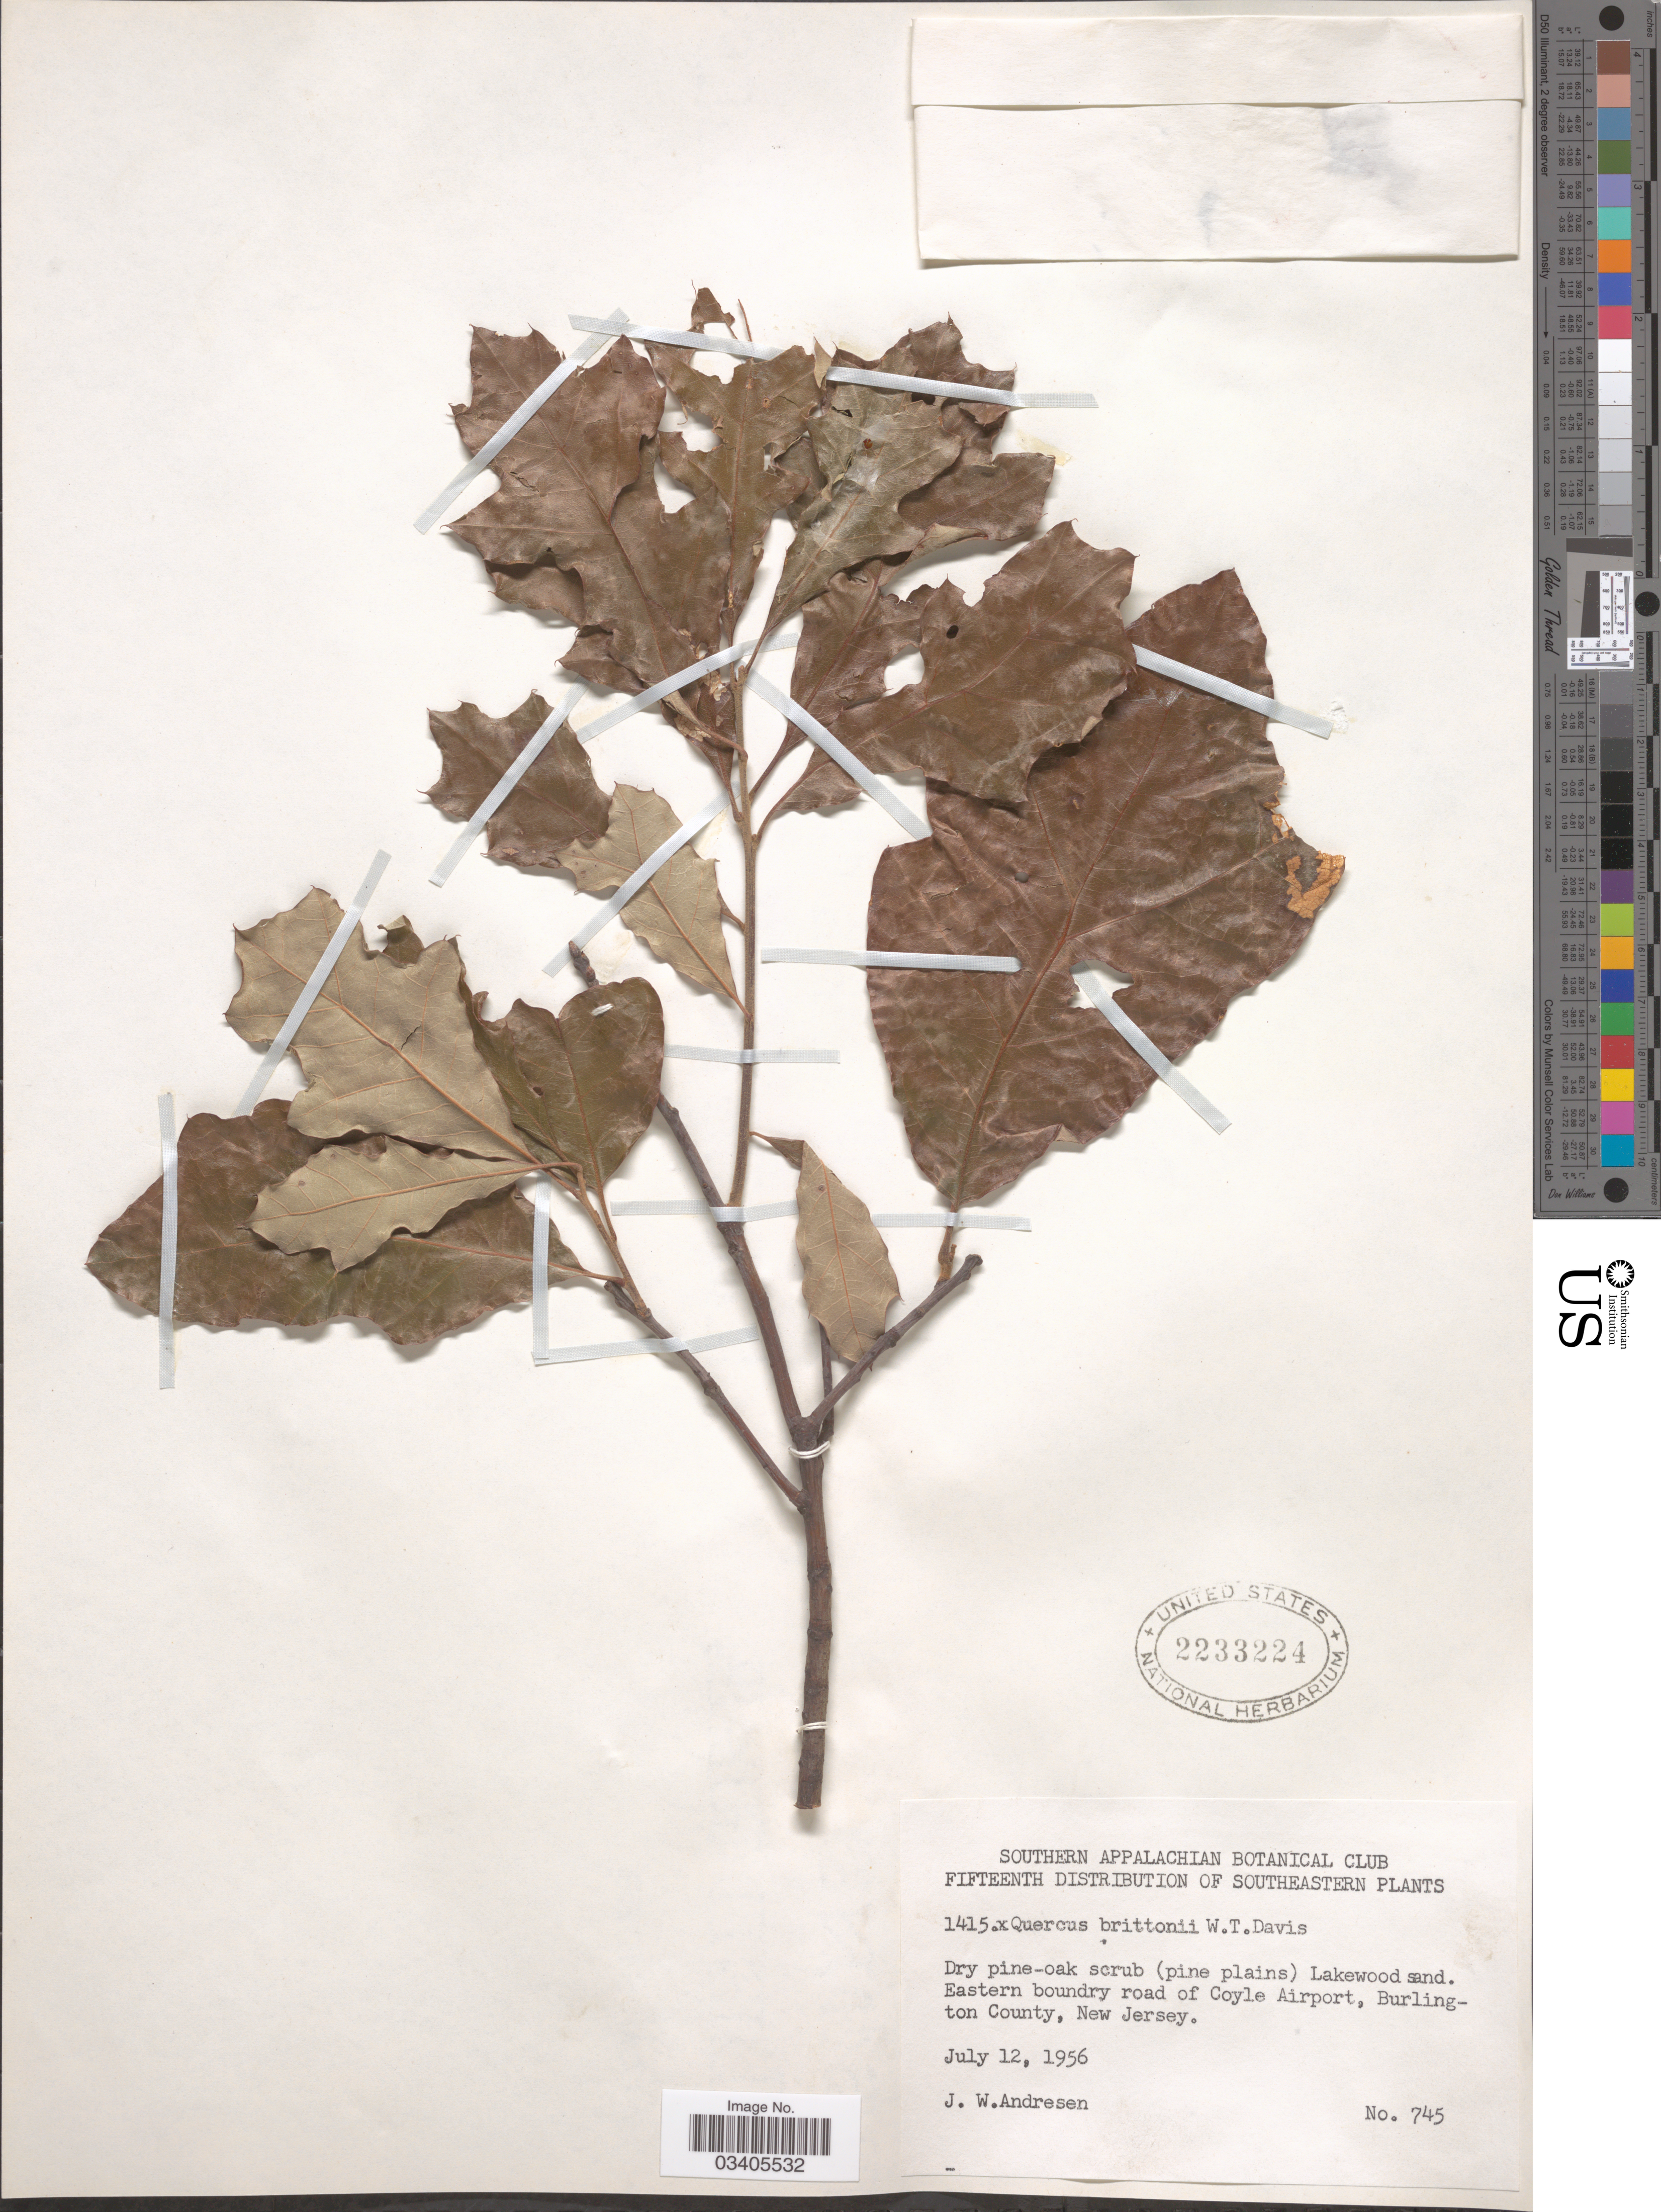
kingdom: Plantae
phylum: Tracheophyta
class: Magnoliopsida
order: Fagales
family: Fagaceae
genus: Quercus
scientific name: Quercus ilicifolia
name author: Wangenh.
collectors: J. Andrésen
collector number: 745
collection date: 1956-07-12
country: United States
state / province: New Jersey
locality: Eastern boundary road of Coyle Airport, Burlington County.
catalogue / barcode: US 2233224